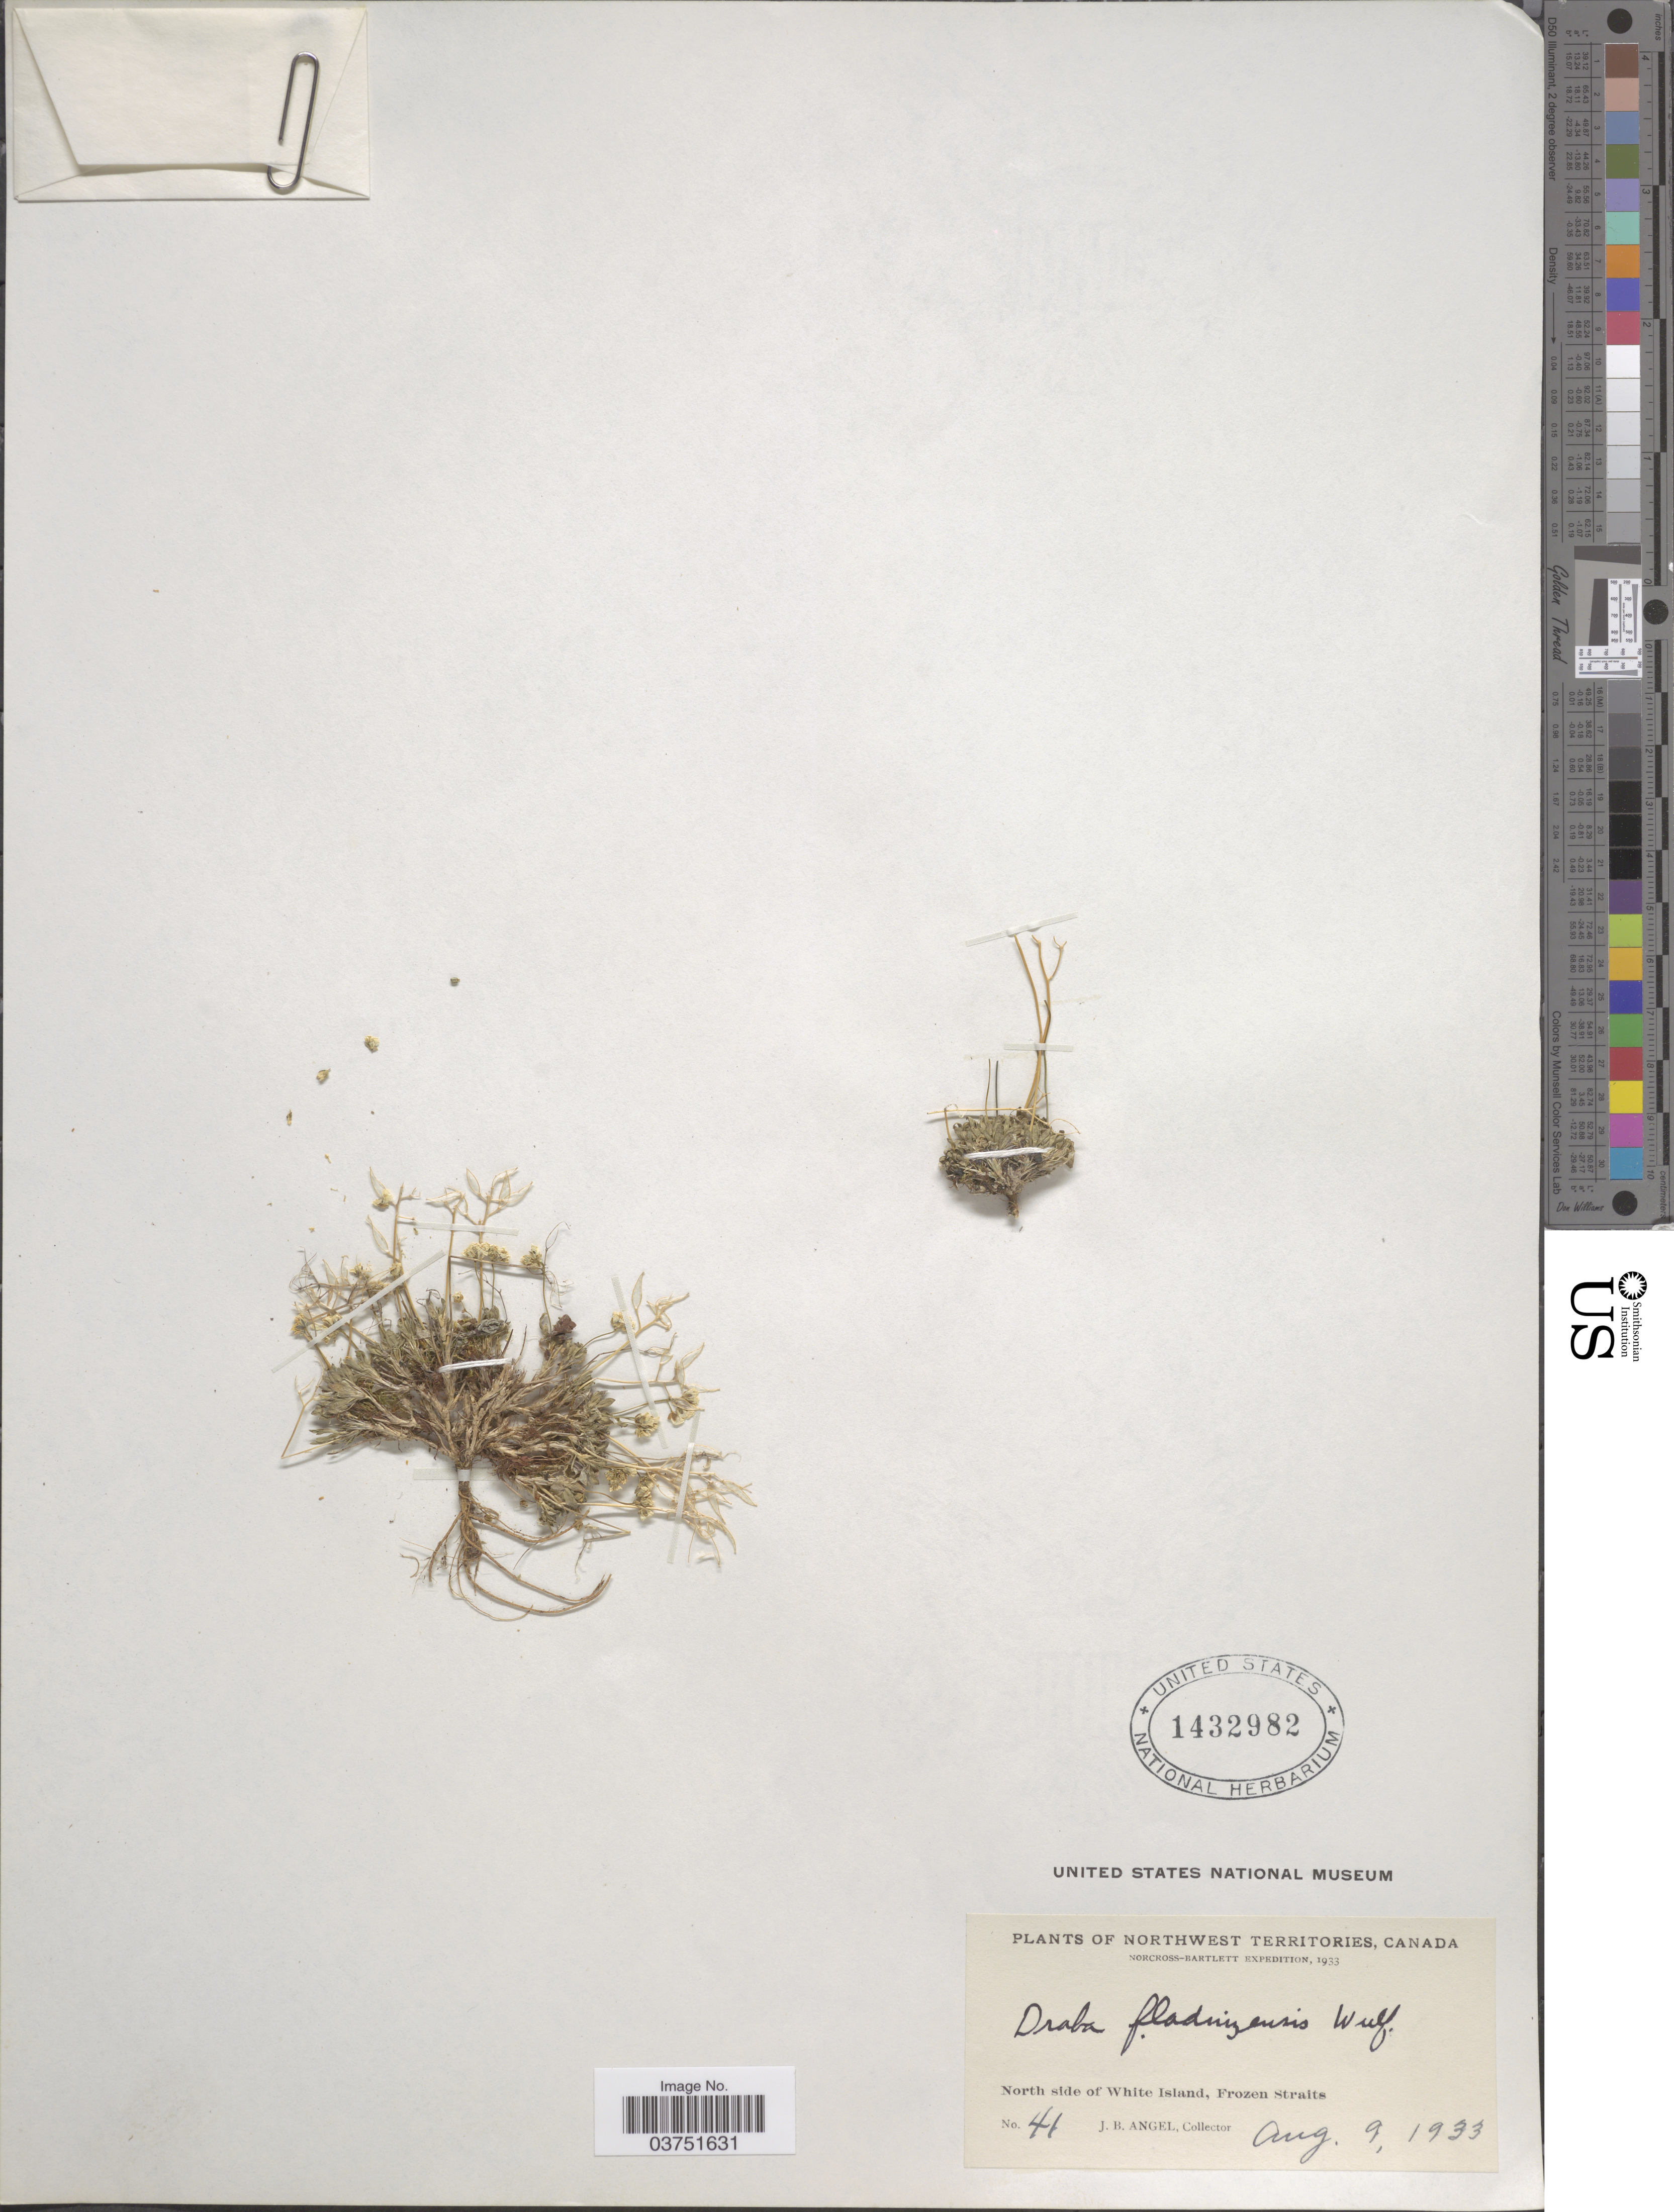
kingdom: Plantae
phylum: Tracheophyta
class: Magnoliopsida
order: Brassicales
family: Brassicaceae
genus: Draba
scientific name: Draba lactea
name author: Adams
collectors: J. Angel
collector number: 41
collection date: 1933-08-09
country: Canada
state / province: Northwest Territories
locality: North side of White Island, Frozen Straits.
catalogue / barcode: US 1432982